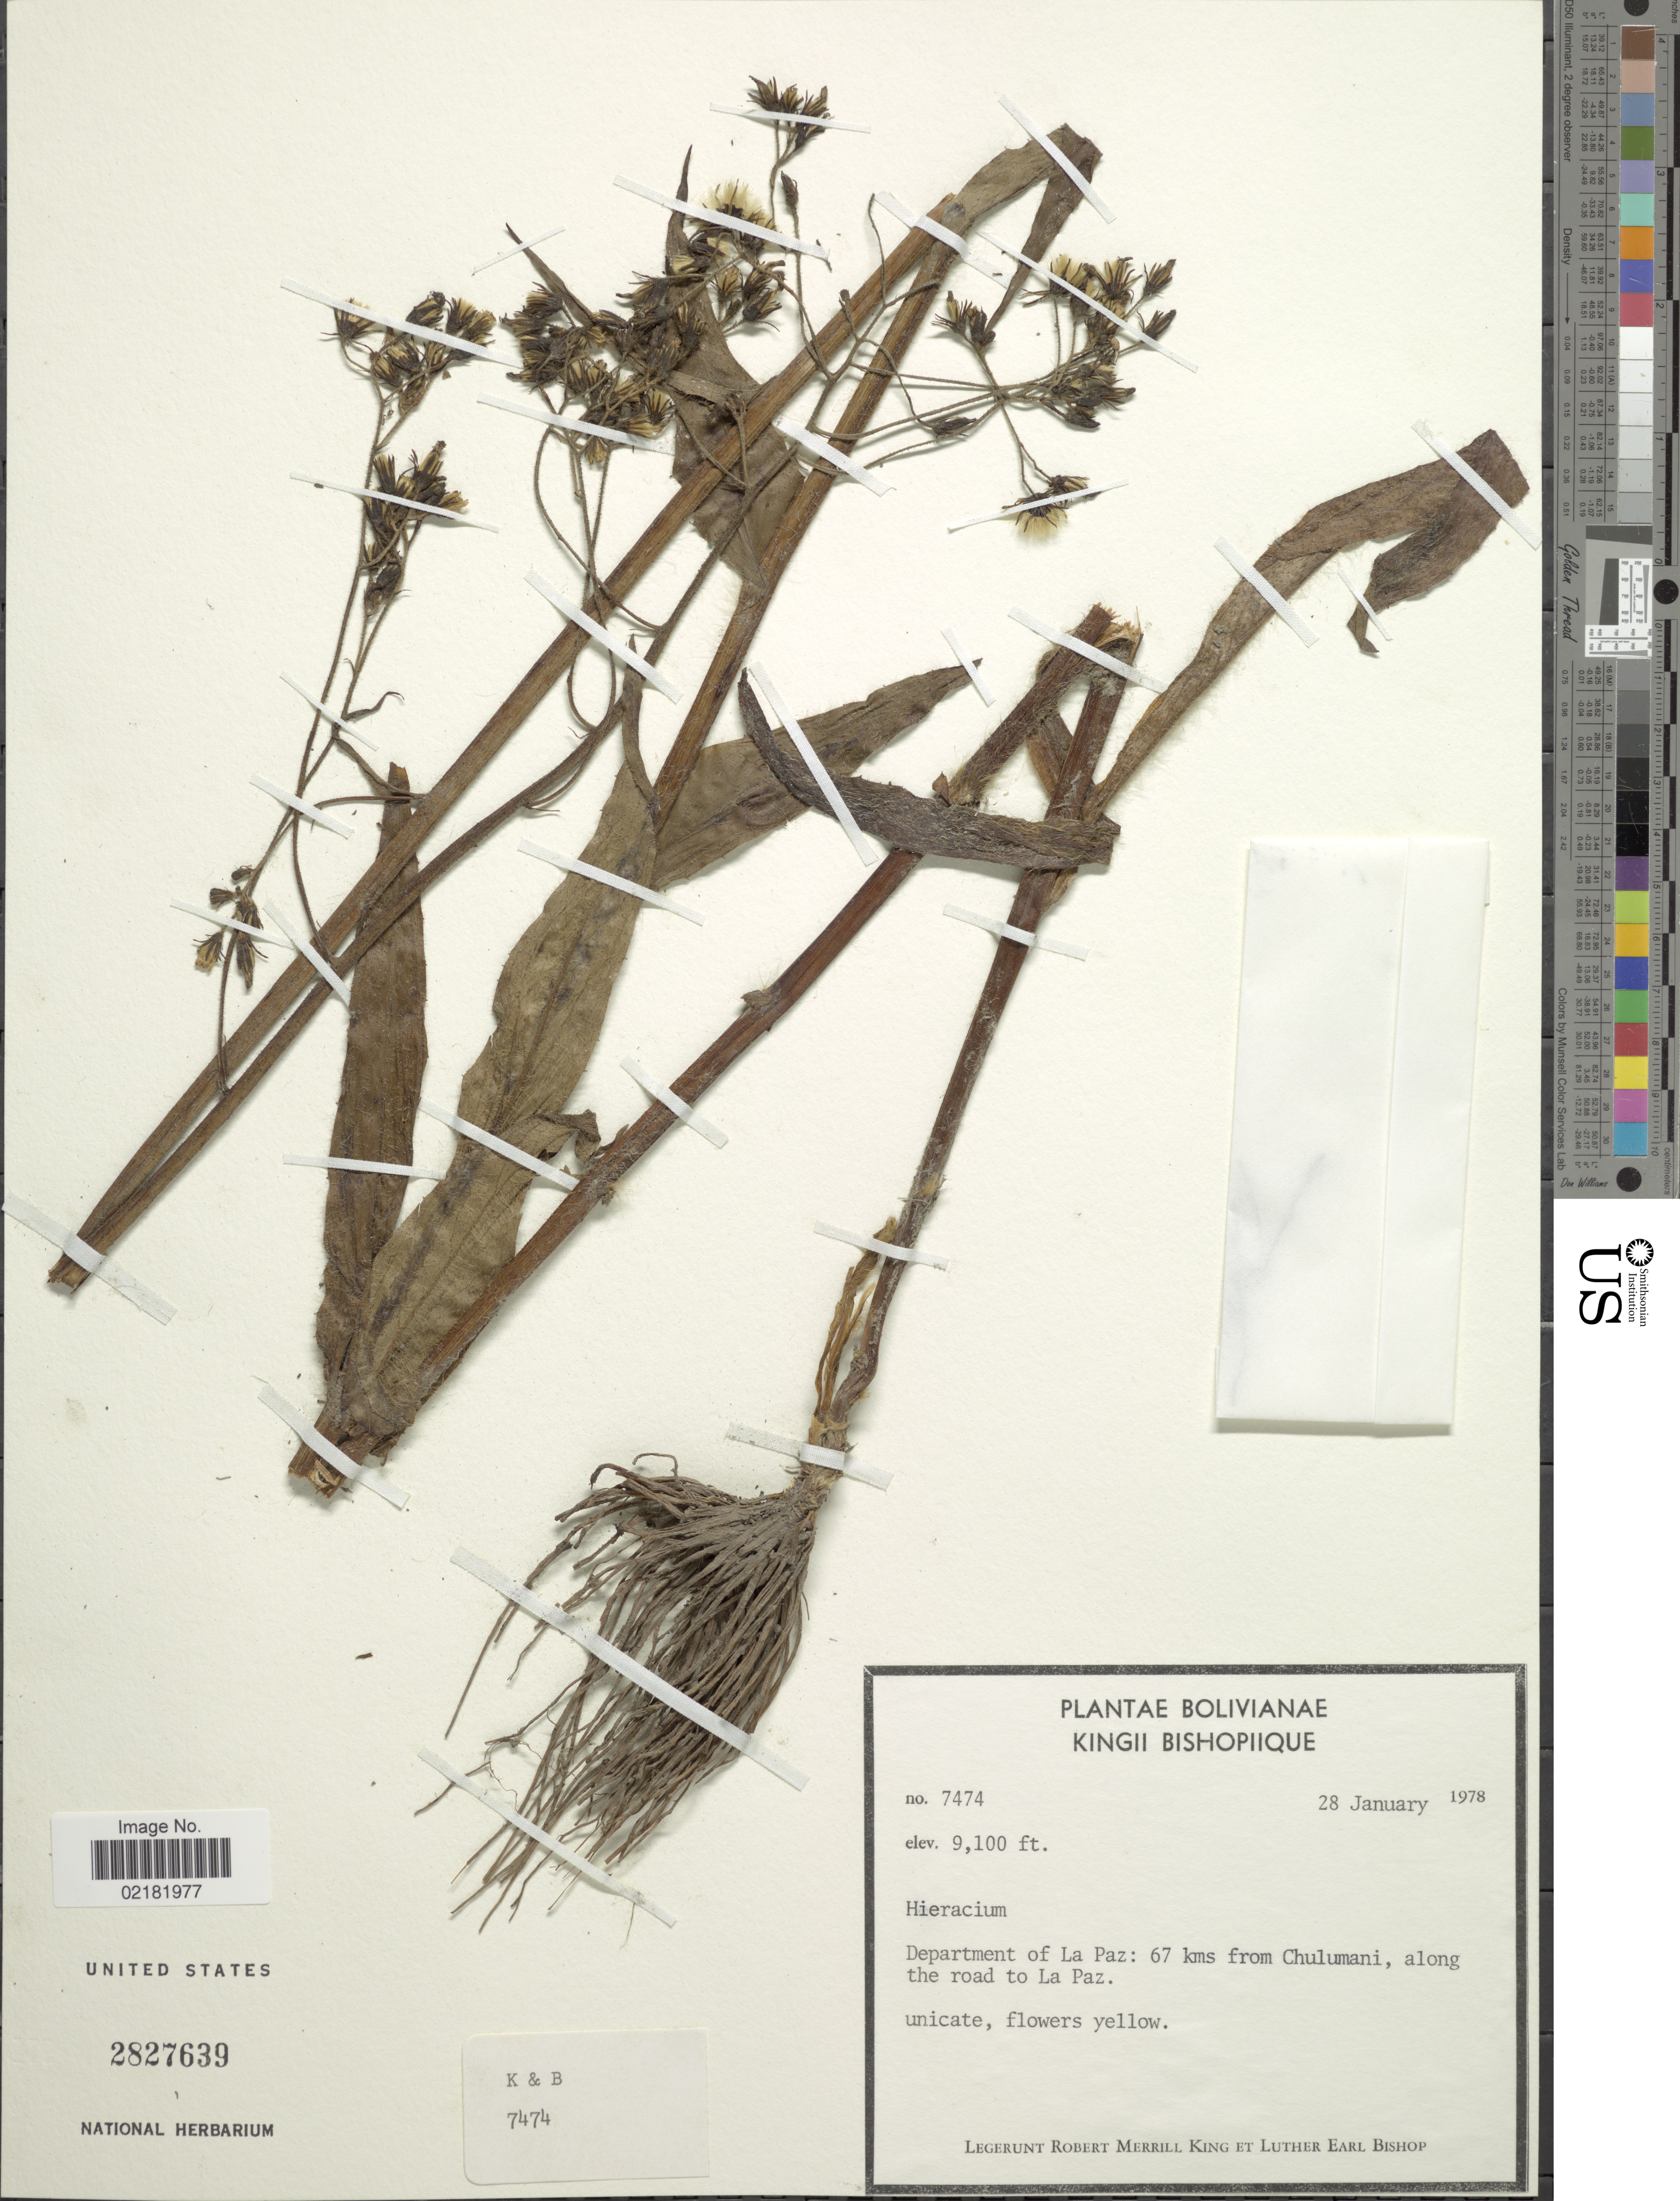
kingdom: Plantae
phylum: Tracheophyta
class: Magnoliopsida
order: Asterales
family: Asteraceae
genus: Hieracium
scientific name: Hieracium repandulare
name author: Druce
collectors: R. M. King & L. E. Bishop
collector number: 7474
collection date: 1978-01-28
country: Bolivia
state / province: La Paz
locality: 67 kms from Chulumani, along the road to La Paz.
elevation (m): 2774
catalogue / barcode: US 2827639